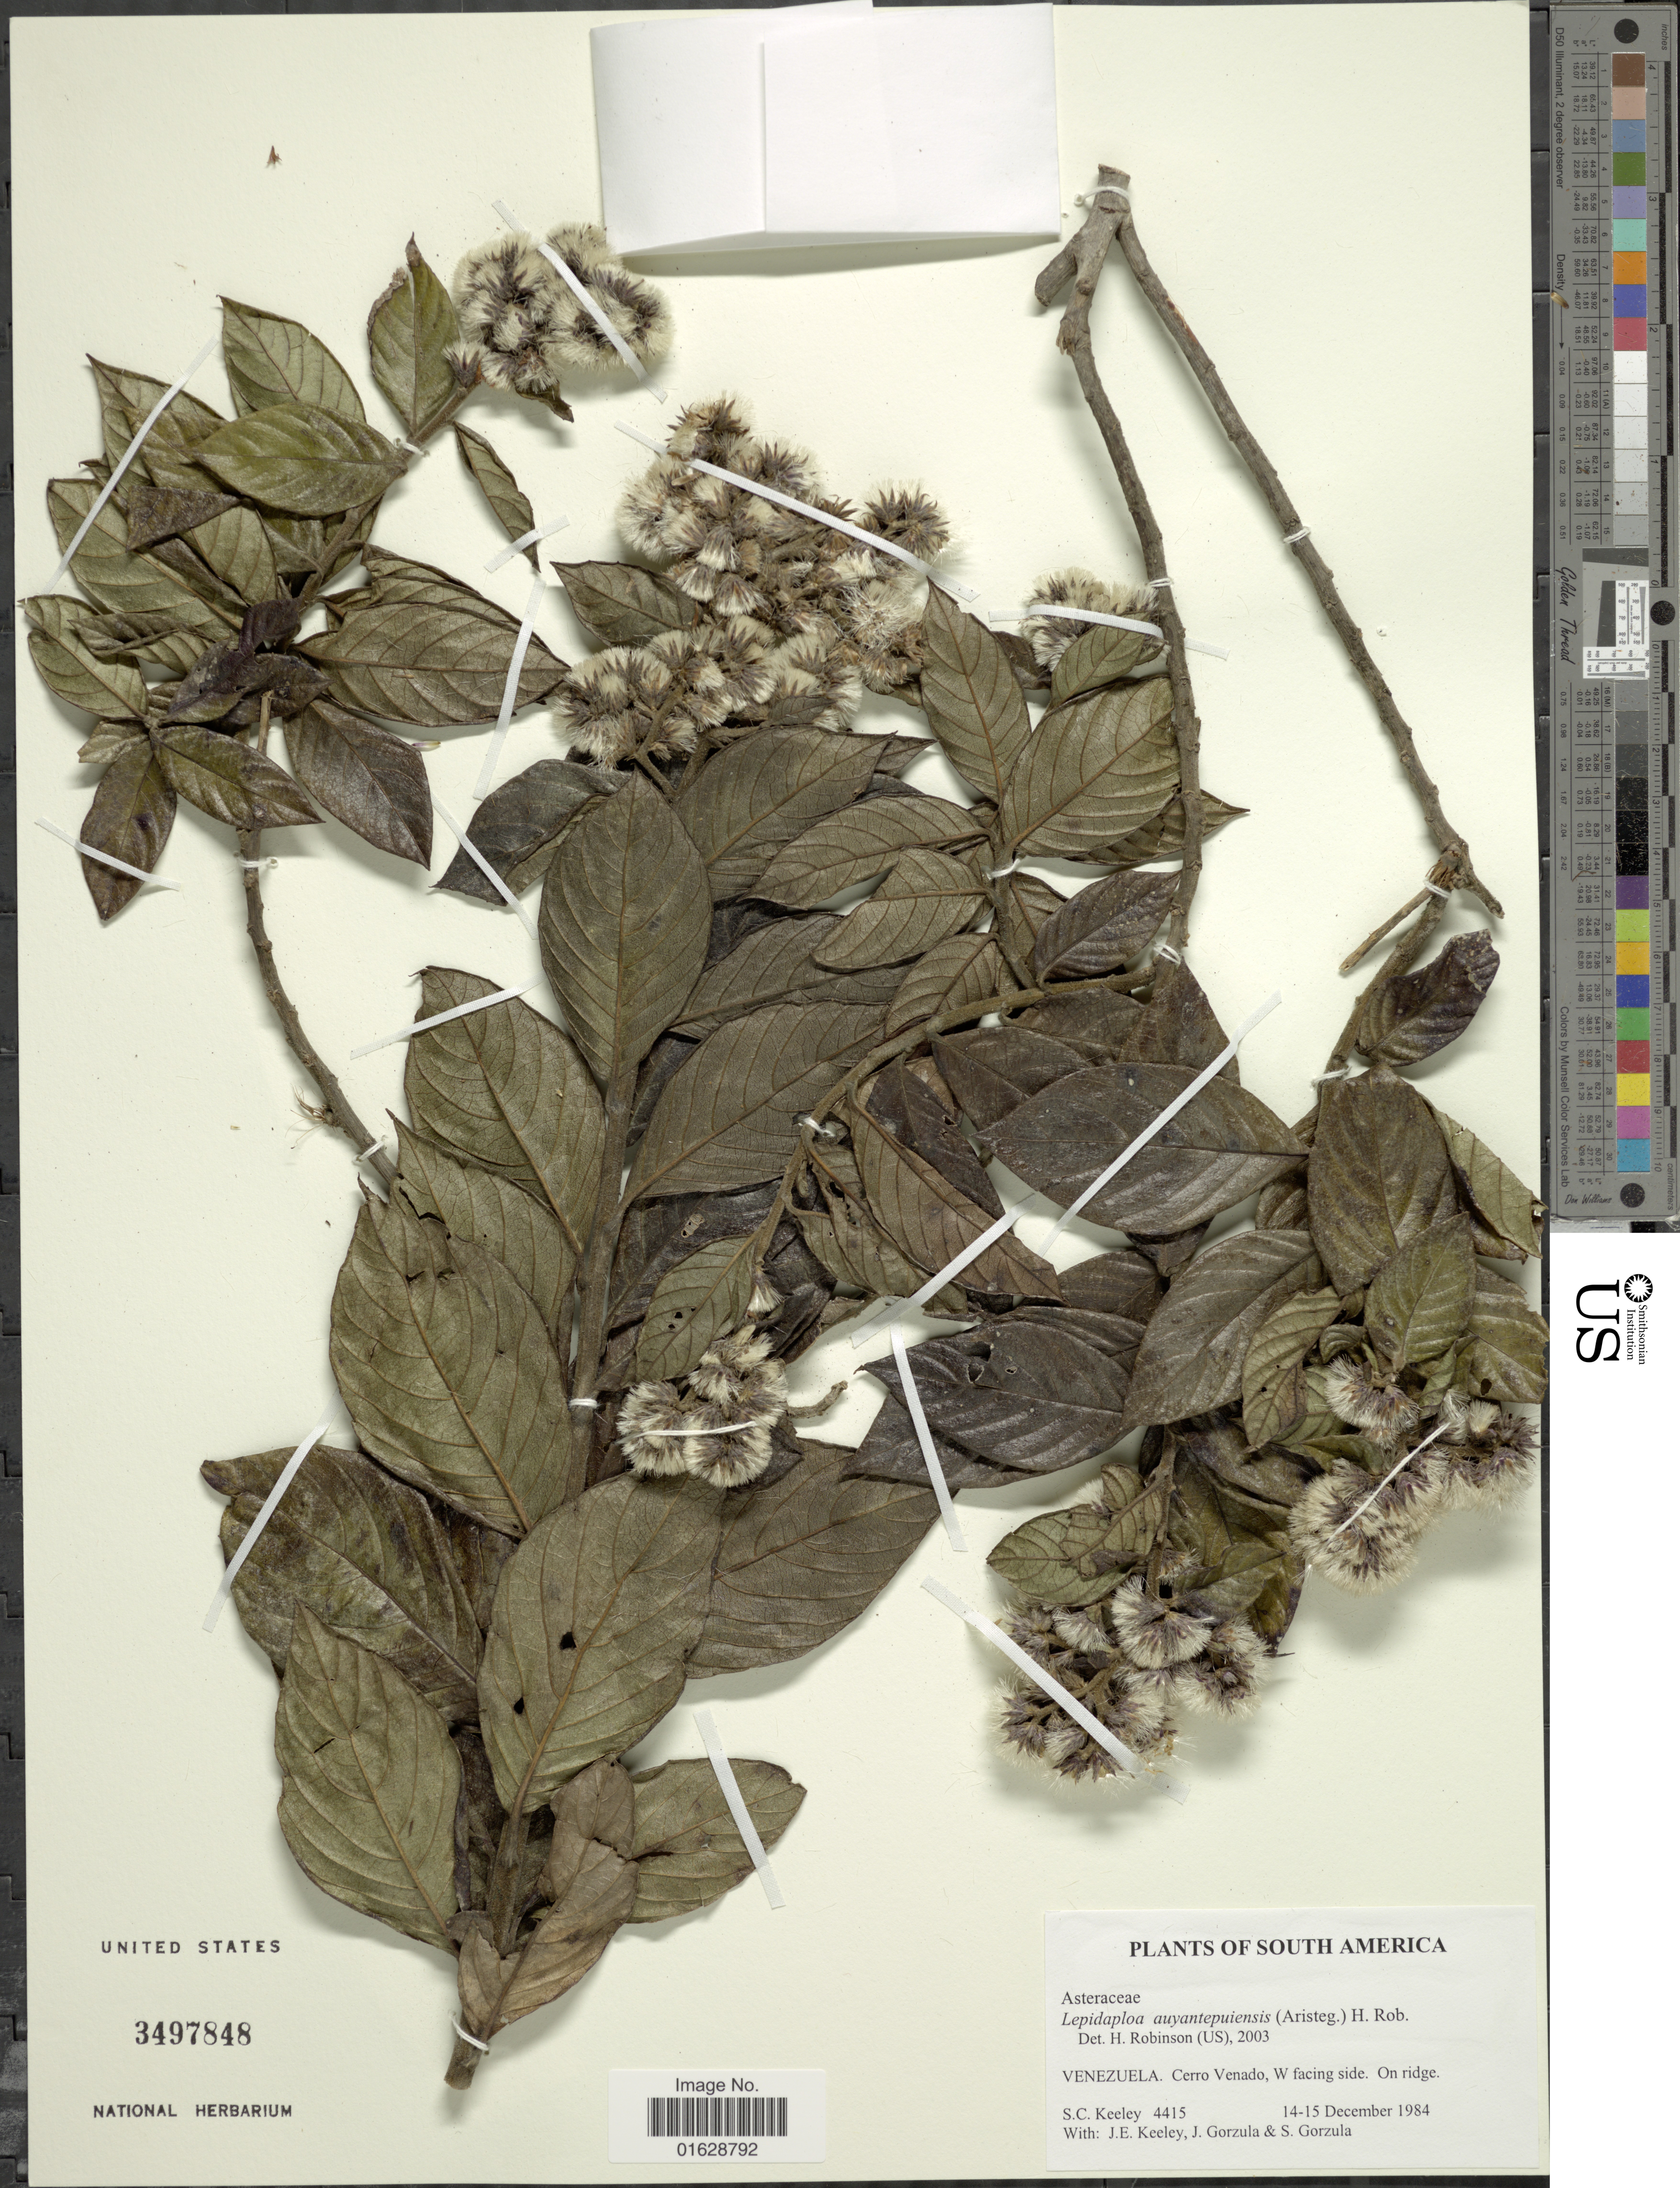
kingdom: Plantae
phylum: Tracheophyta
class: Magnoliopsida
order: Asterales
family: Asteraceae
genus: Lepidaploa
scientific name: Lepidaploa ehretiifolia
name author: (Benth.) H. Rob.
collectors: S. C. Keeley, J. E. Keeley, J. Gorzula & S. Gorzula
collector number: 4415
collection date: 1984-12-14/1984-12-15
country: Venezuela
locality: Cerro Venado, W facing side. On ridge.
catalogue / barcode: US 3497848